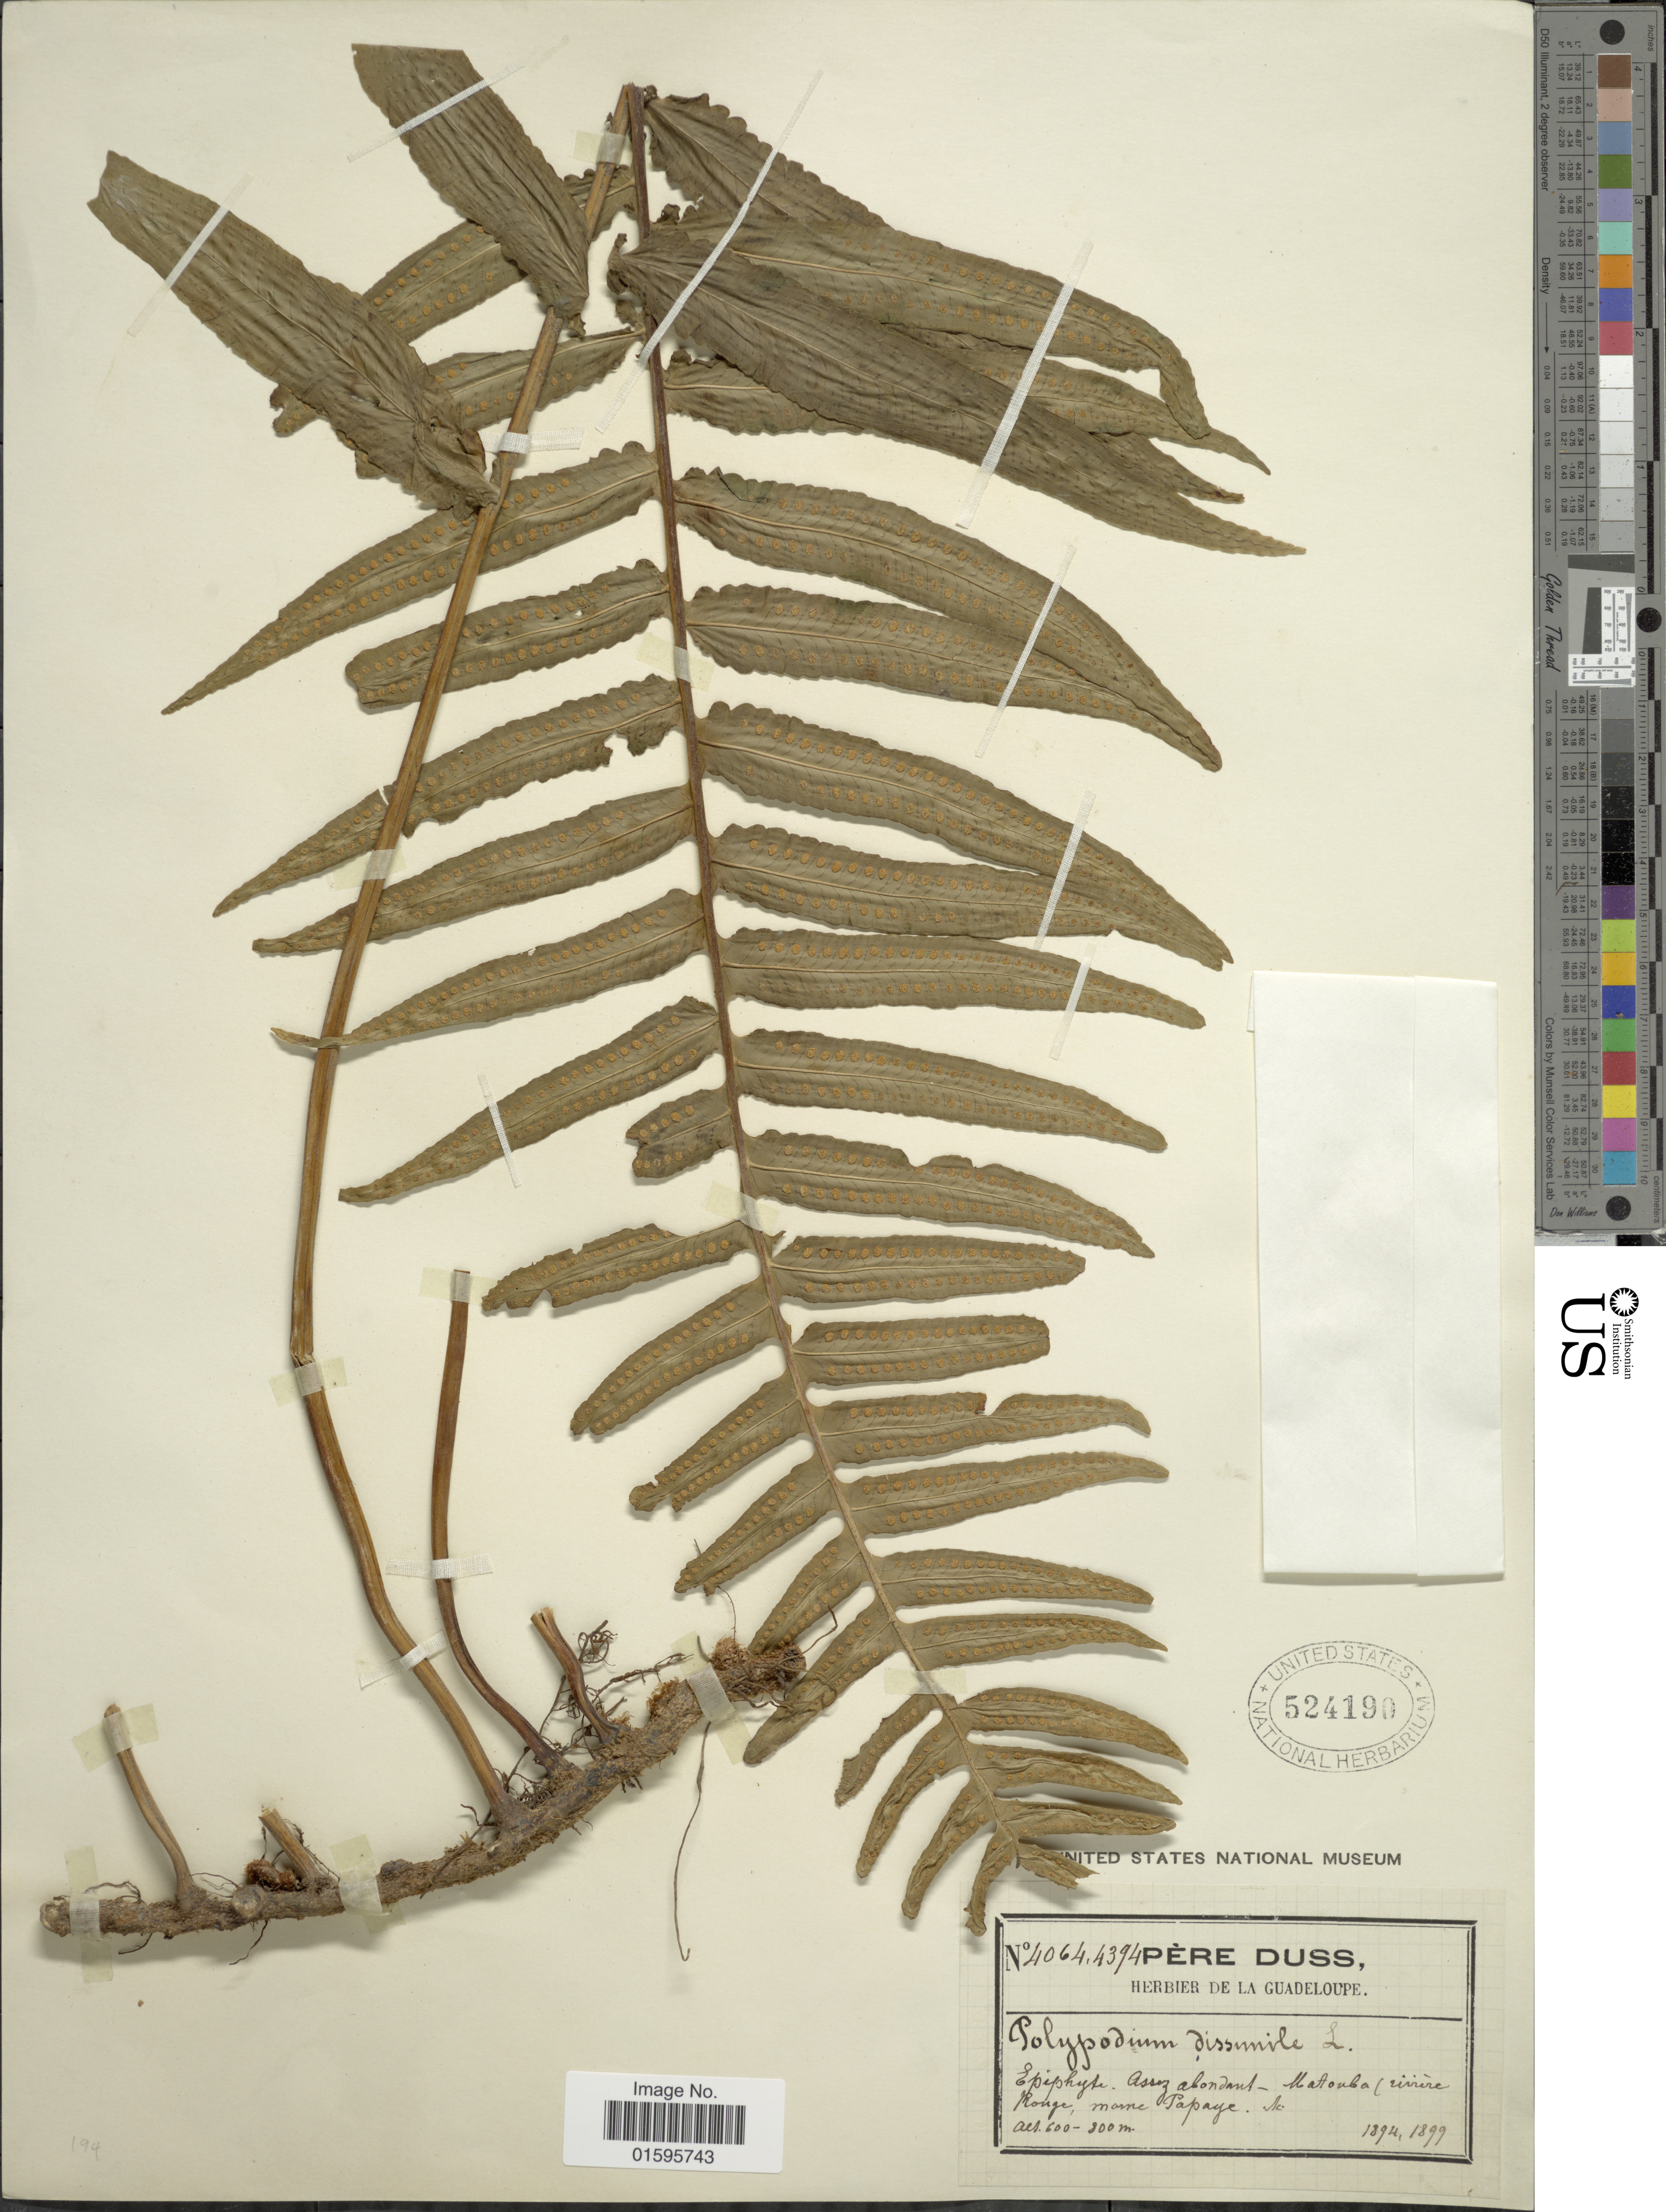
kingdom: Plantae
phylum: Tracheophyta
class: Polypodiopsida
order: Polypodiales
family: Polypodiaceae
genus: Polypodium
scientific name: Polypodium dulce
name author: Poir.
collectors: Père Duss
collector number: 4064/4394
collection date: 1894/1899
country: Guadeloupe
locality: Mattouba (riviere Rouge, morne Papaye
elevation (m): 600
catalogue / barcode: US 524190